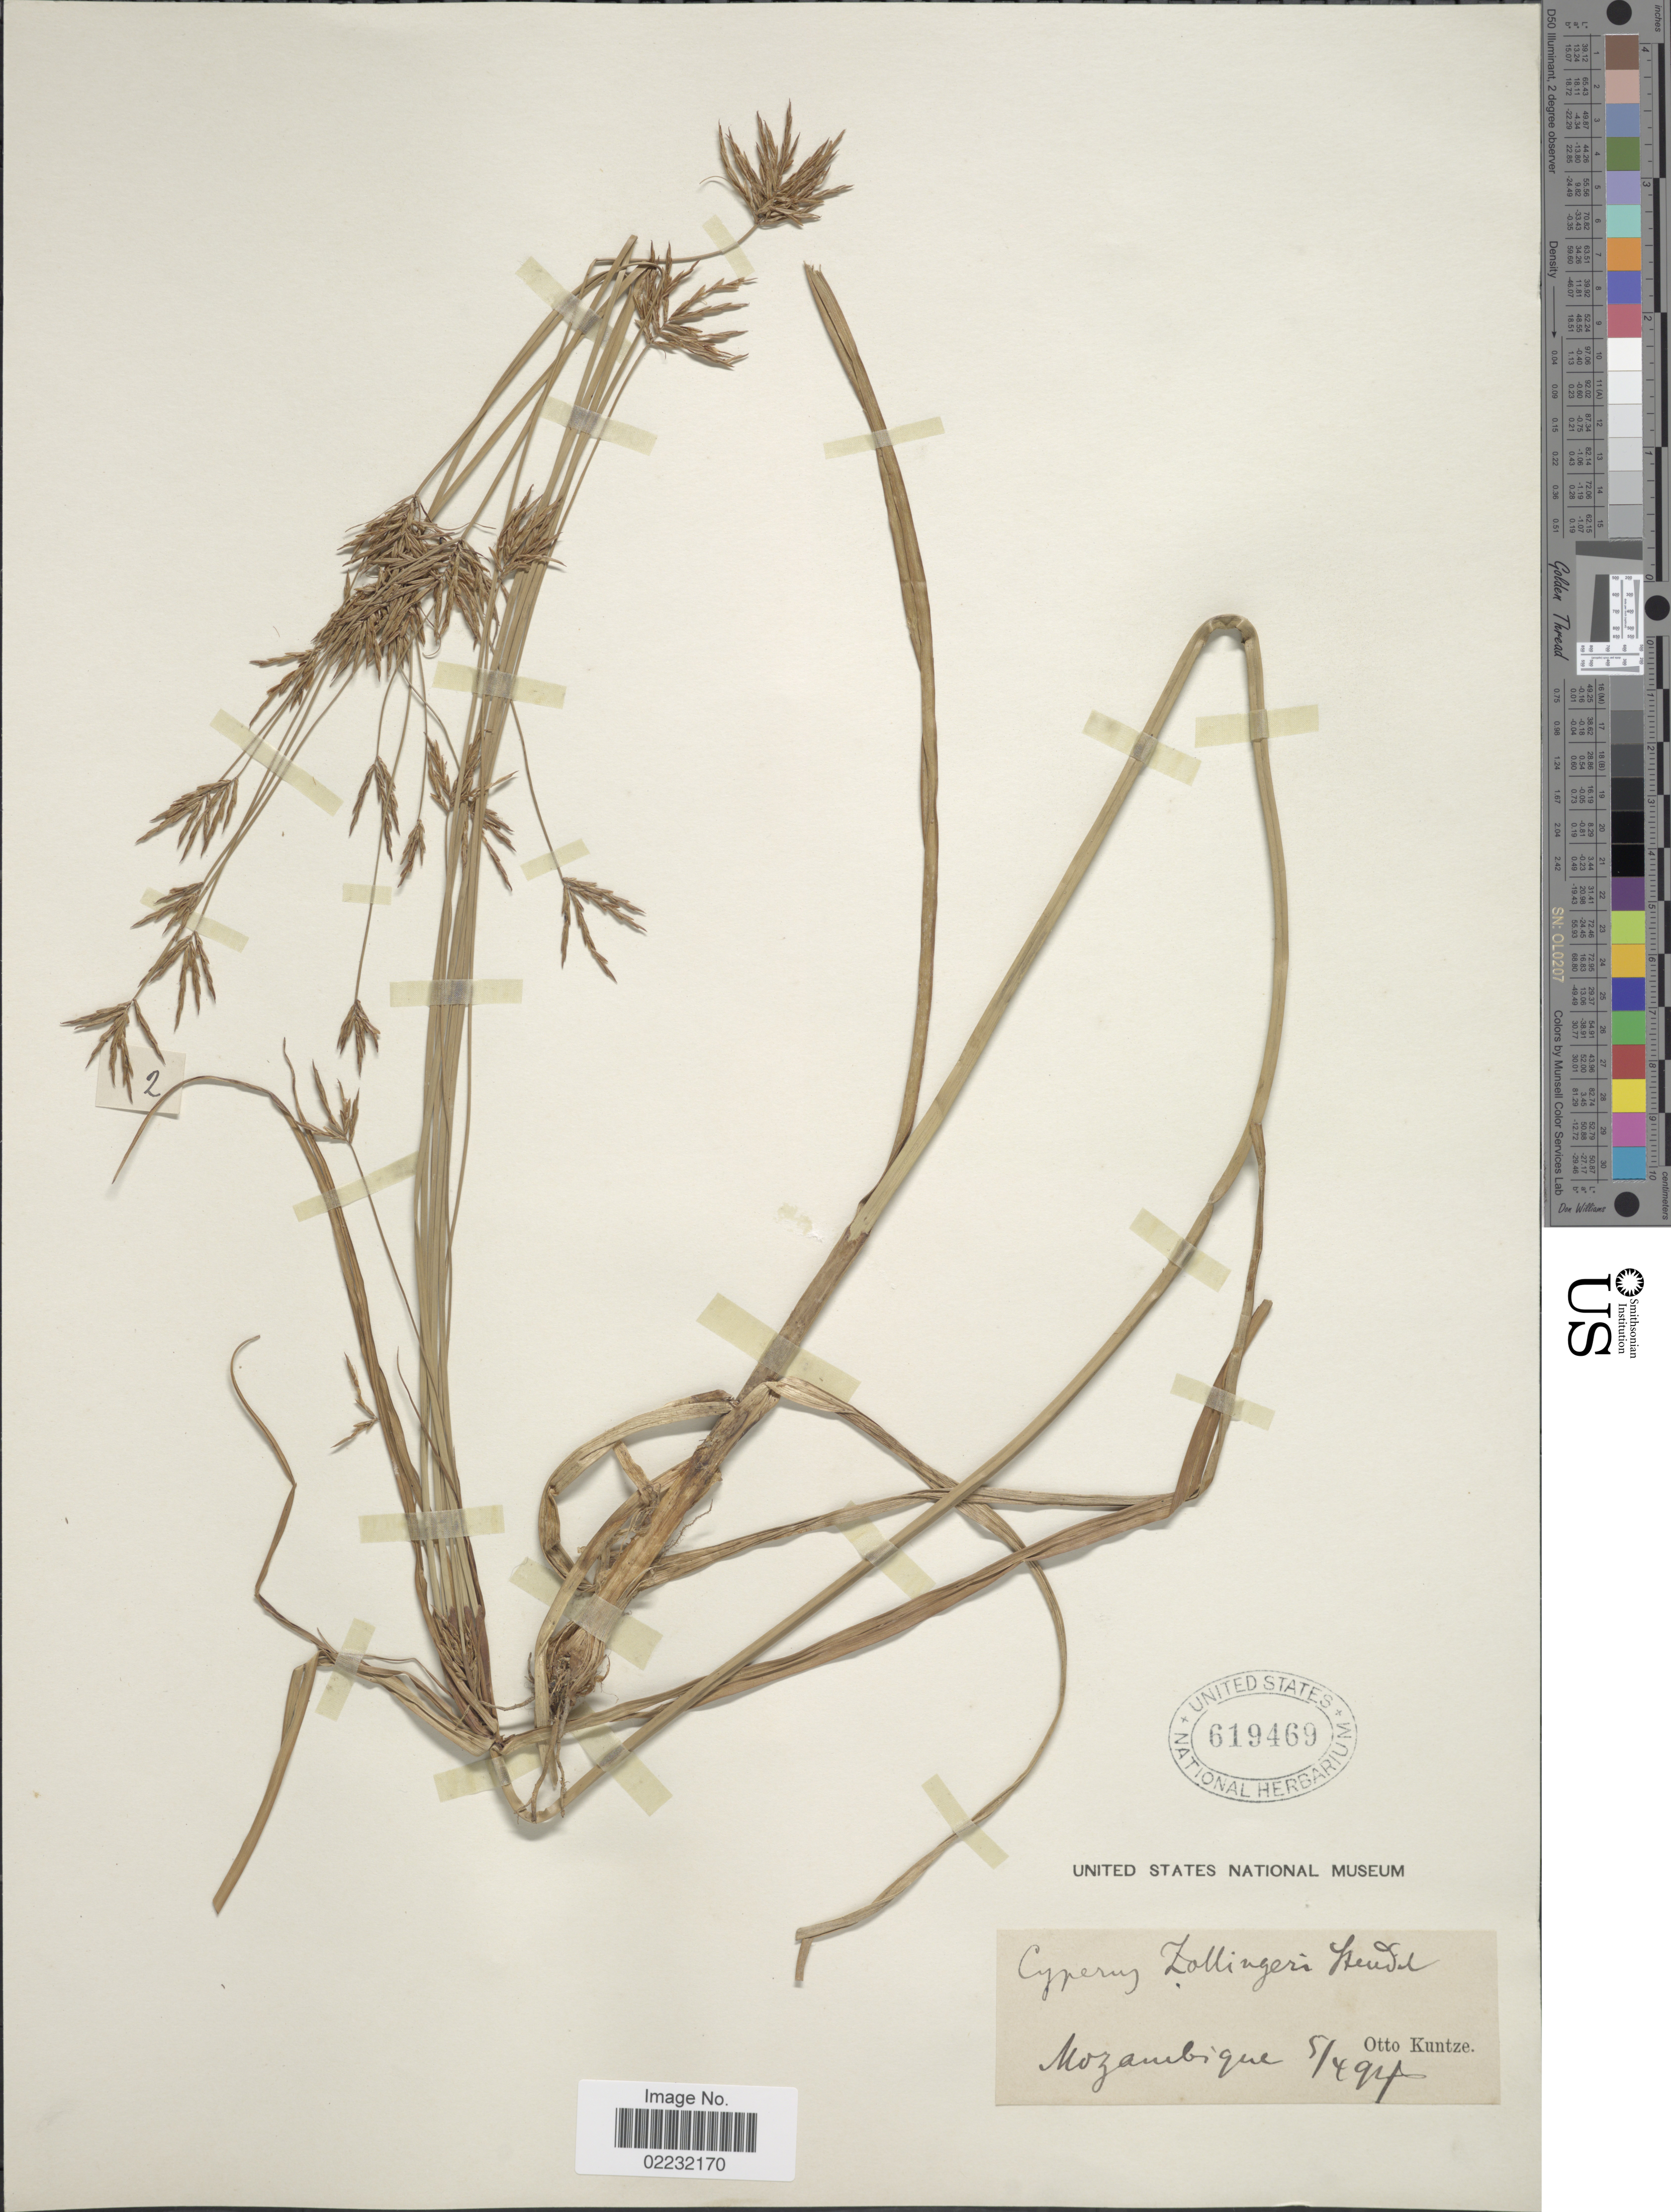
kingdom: Plantae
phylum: Tracheophyta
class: Liliopsida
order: Poales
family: Cyperaceae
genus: Cyperus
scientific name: Cyperus tenuiculmis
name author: Boeckeler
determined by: Strong, Mark T., (BOT), Smithsonian Institution - National Museum of Natural History (UNITED STATES)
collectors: C.E.O. Kuntze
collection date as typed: Transcribed d/m/y: 5/4/94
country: Mozambique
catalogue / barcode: US 619469